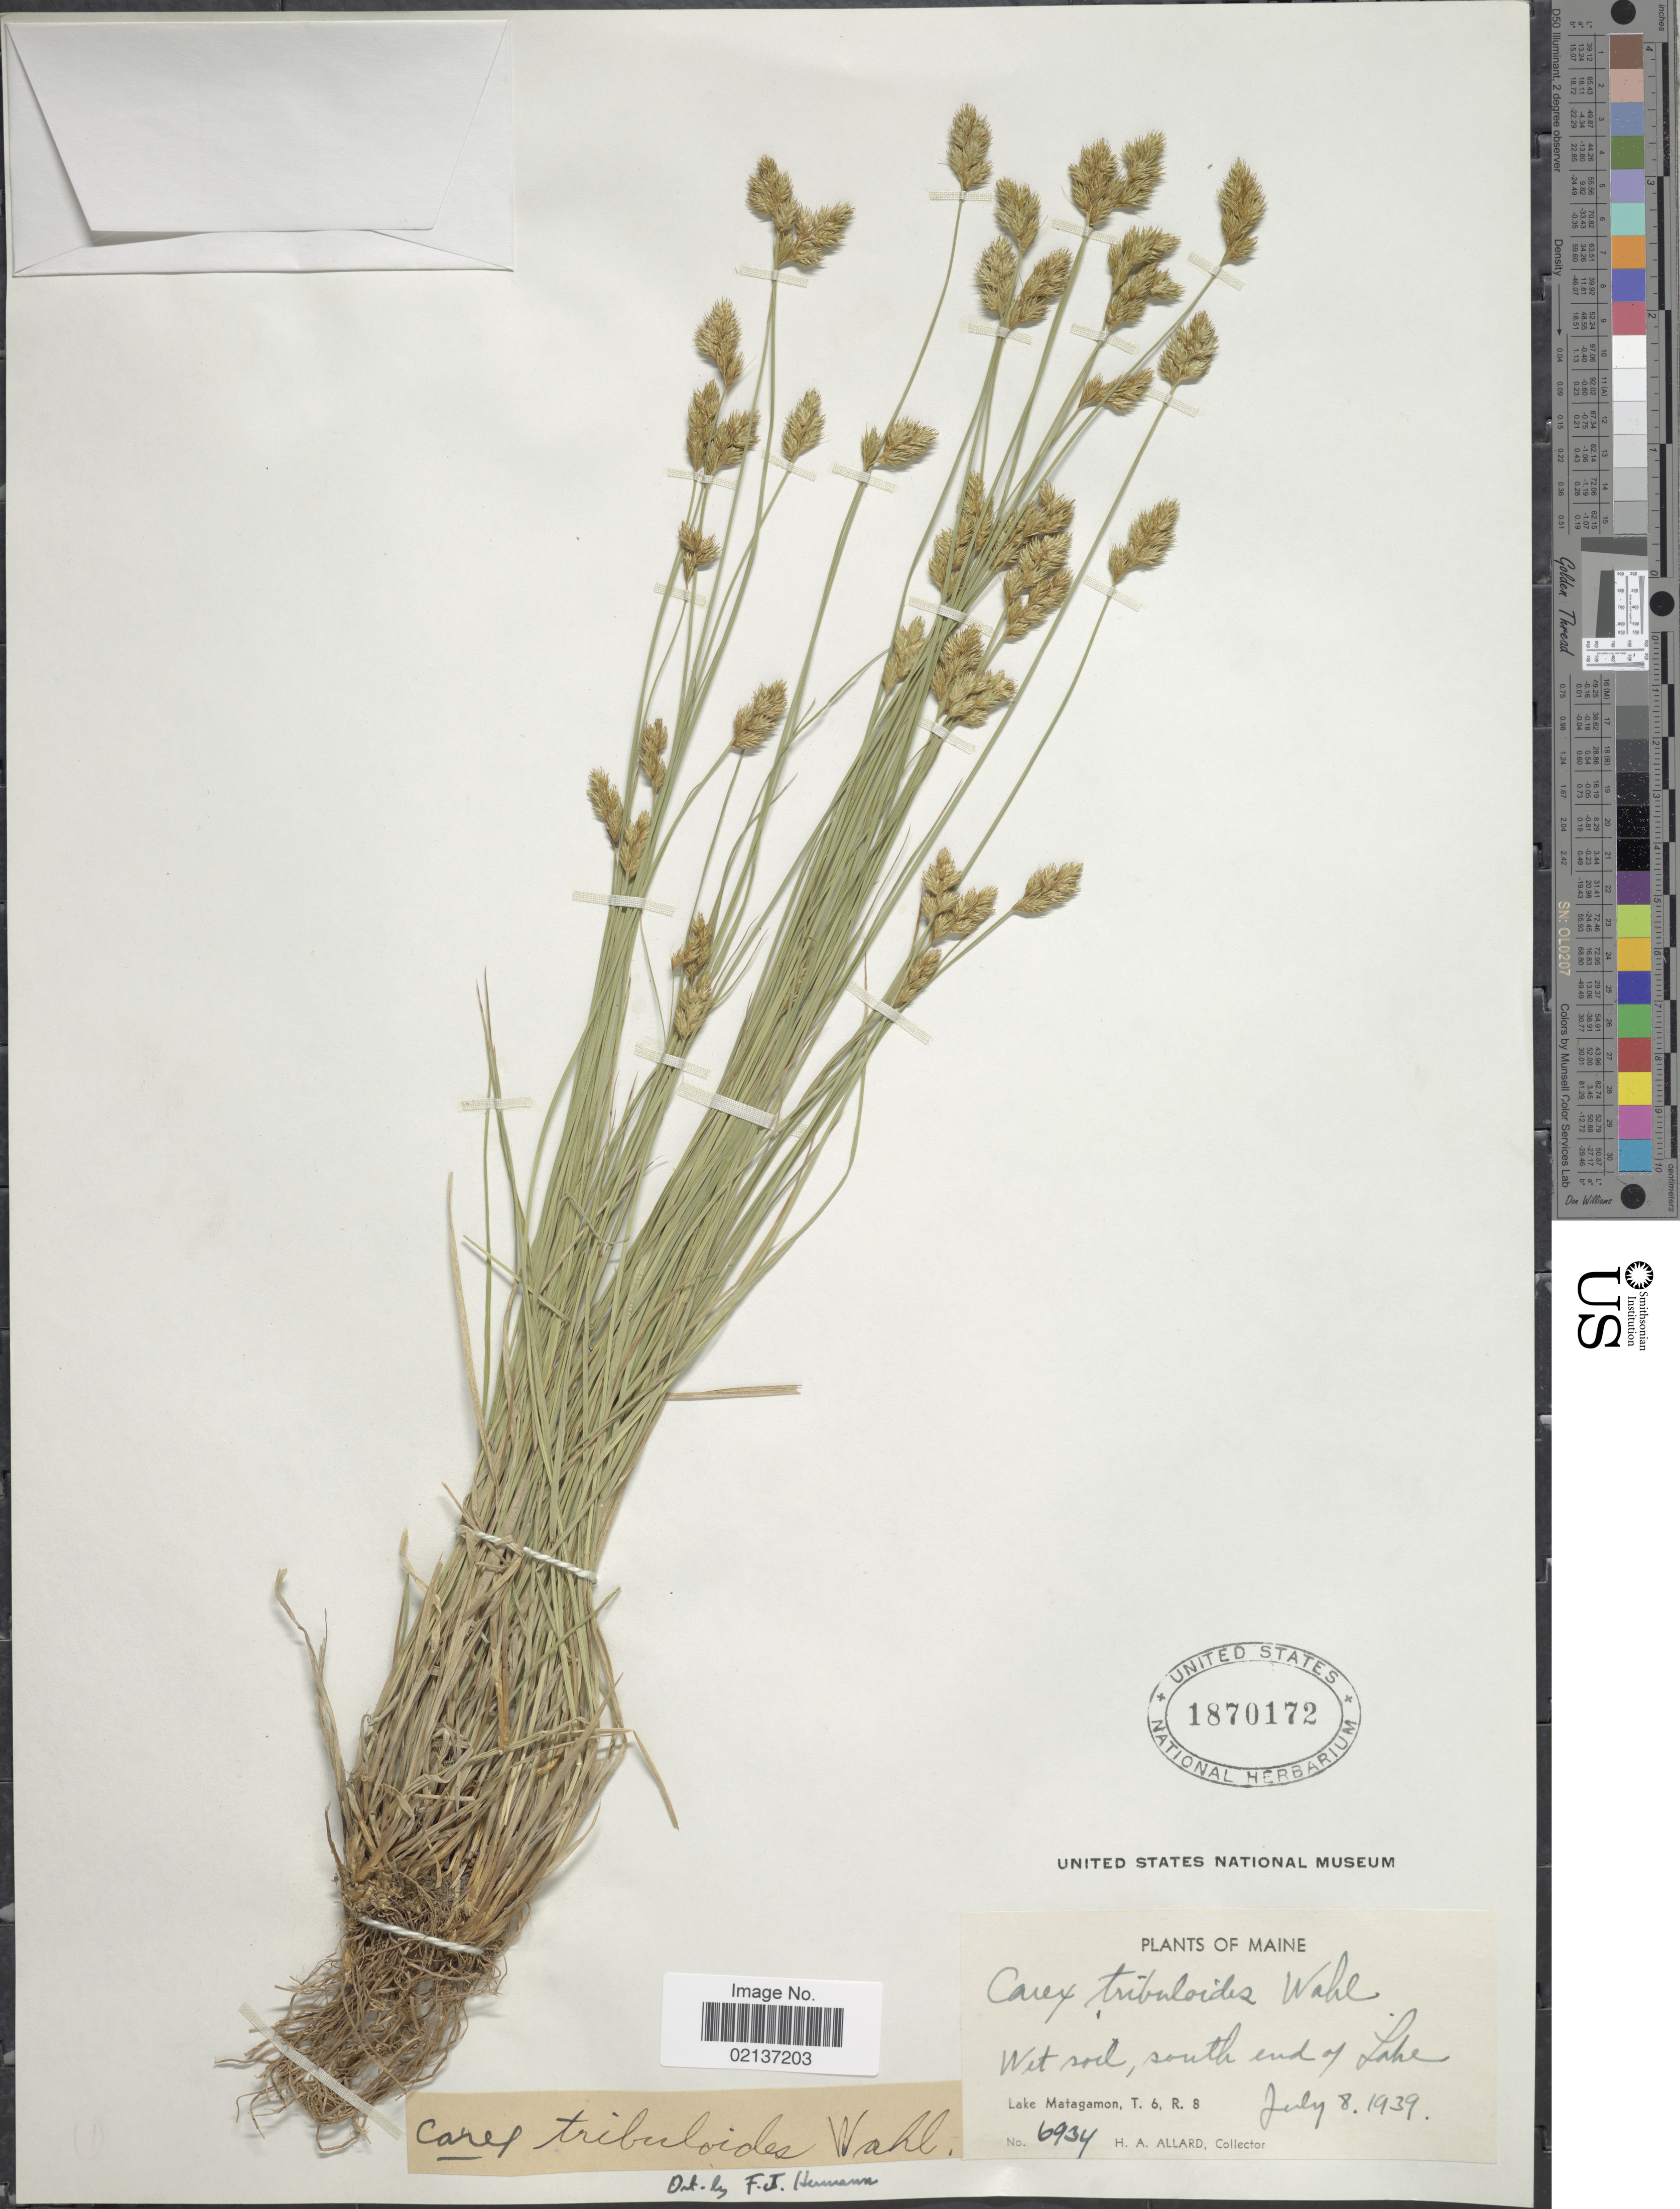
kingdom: Plantae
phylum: Tracheophyta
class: Liliopsida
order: Poales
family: Cyperaceae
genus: Carex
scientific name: Carex tribuloides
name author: Wahlenb.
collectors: H. A. Allard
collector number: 6934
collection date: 1939-07-08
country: United States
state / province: Maine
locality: Wet soil, south end of Lake, Lake Matagamon, T.6, R.8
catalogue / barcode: US 1870172